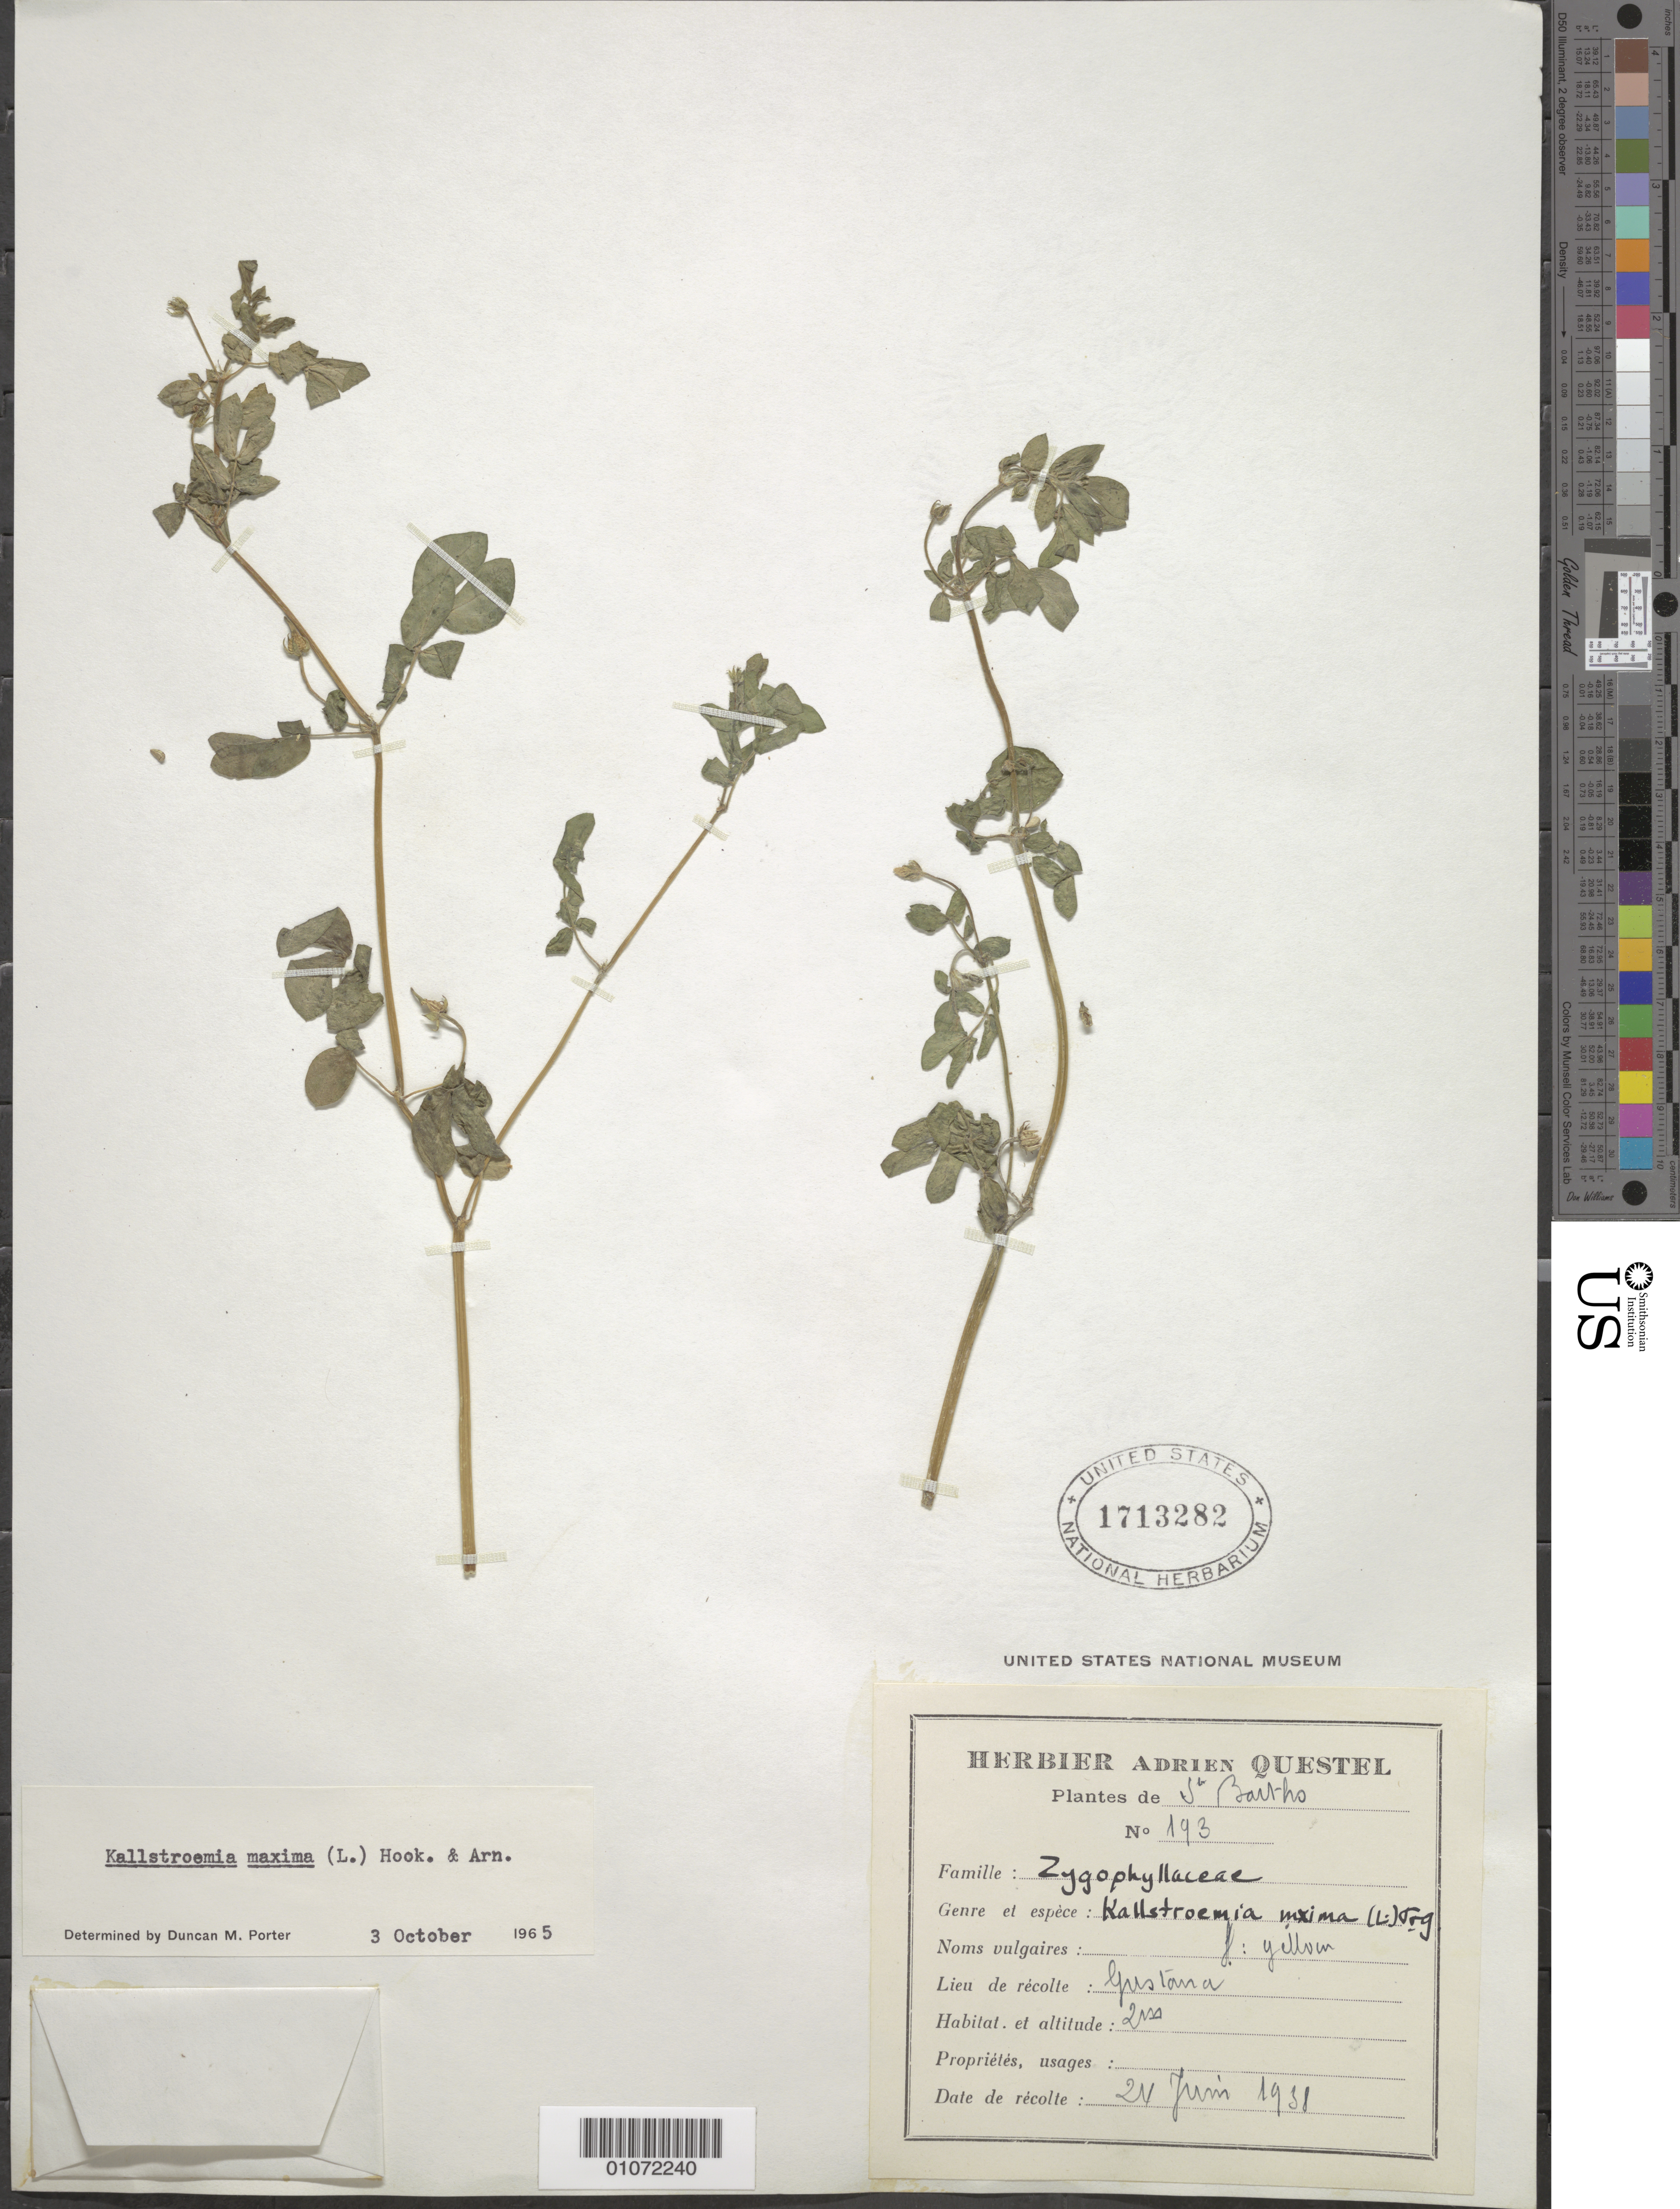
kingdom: Plantae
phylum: Tracheophyta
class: Magnoliopsida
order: Zygophyllales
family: Zygophyllaceae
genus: Kallstroemia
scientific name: Kallstroemia maxima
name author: (L.) Hook. & Arn.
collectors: A. Questel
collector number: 193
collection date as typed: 24 Jun 1938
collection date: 1938-06-24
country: Saint Barthélemy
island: St. Barthélemy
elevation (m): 2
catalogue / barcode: US 1713282